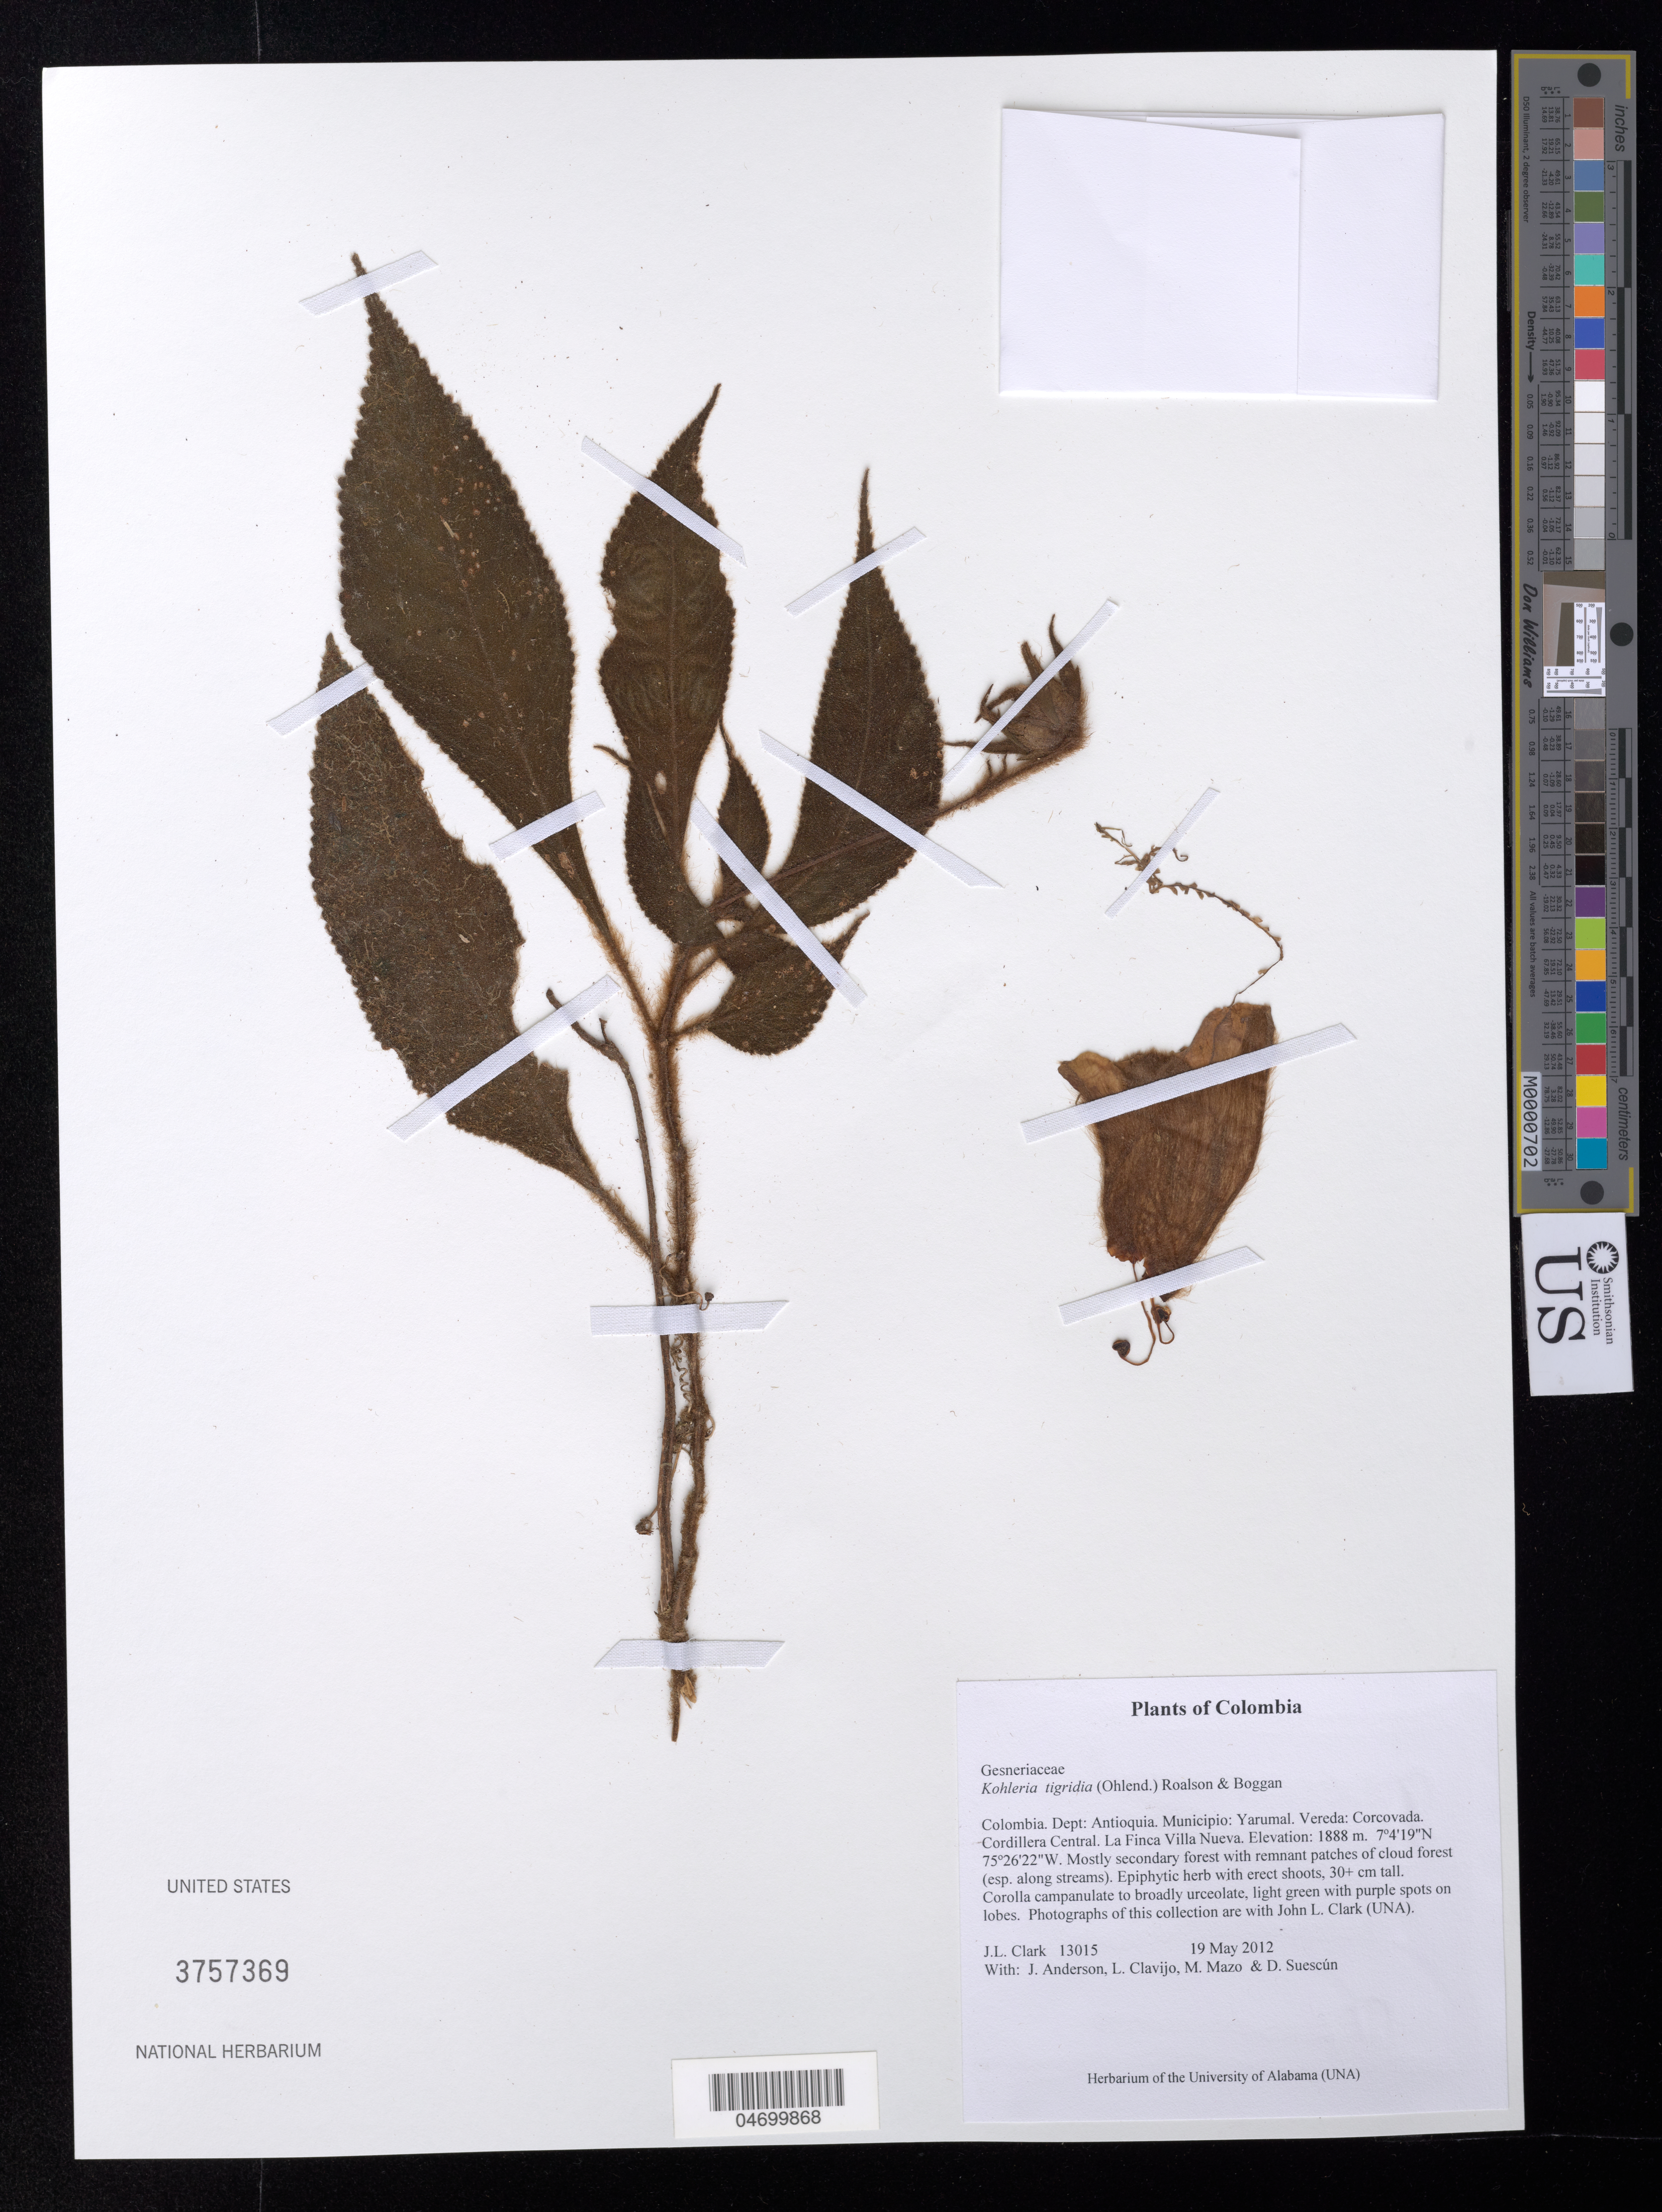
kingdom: Plantae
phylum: Tracheophyta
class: Magnoliopsida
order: Lamiales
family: Gesneriaceae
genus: Kohleria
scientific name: Kohleria tigridia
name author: (Ohlend.) Roalson & Boggan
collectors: J. L. Clark, J. Anderson, L. Clavijo & M. Mazo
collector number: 13015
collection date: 2012-05-19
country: Colombia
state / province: Antioquia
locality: Dept: Antioquia. Municipio: Yarumal. Vereda: Corcovada. Cordillera Central. La Finca Villa Nueva.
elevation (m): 1888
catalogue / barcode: US 3757369